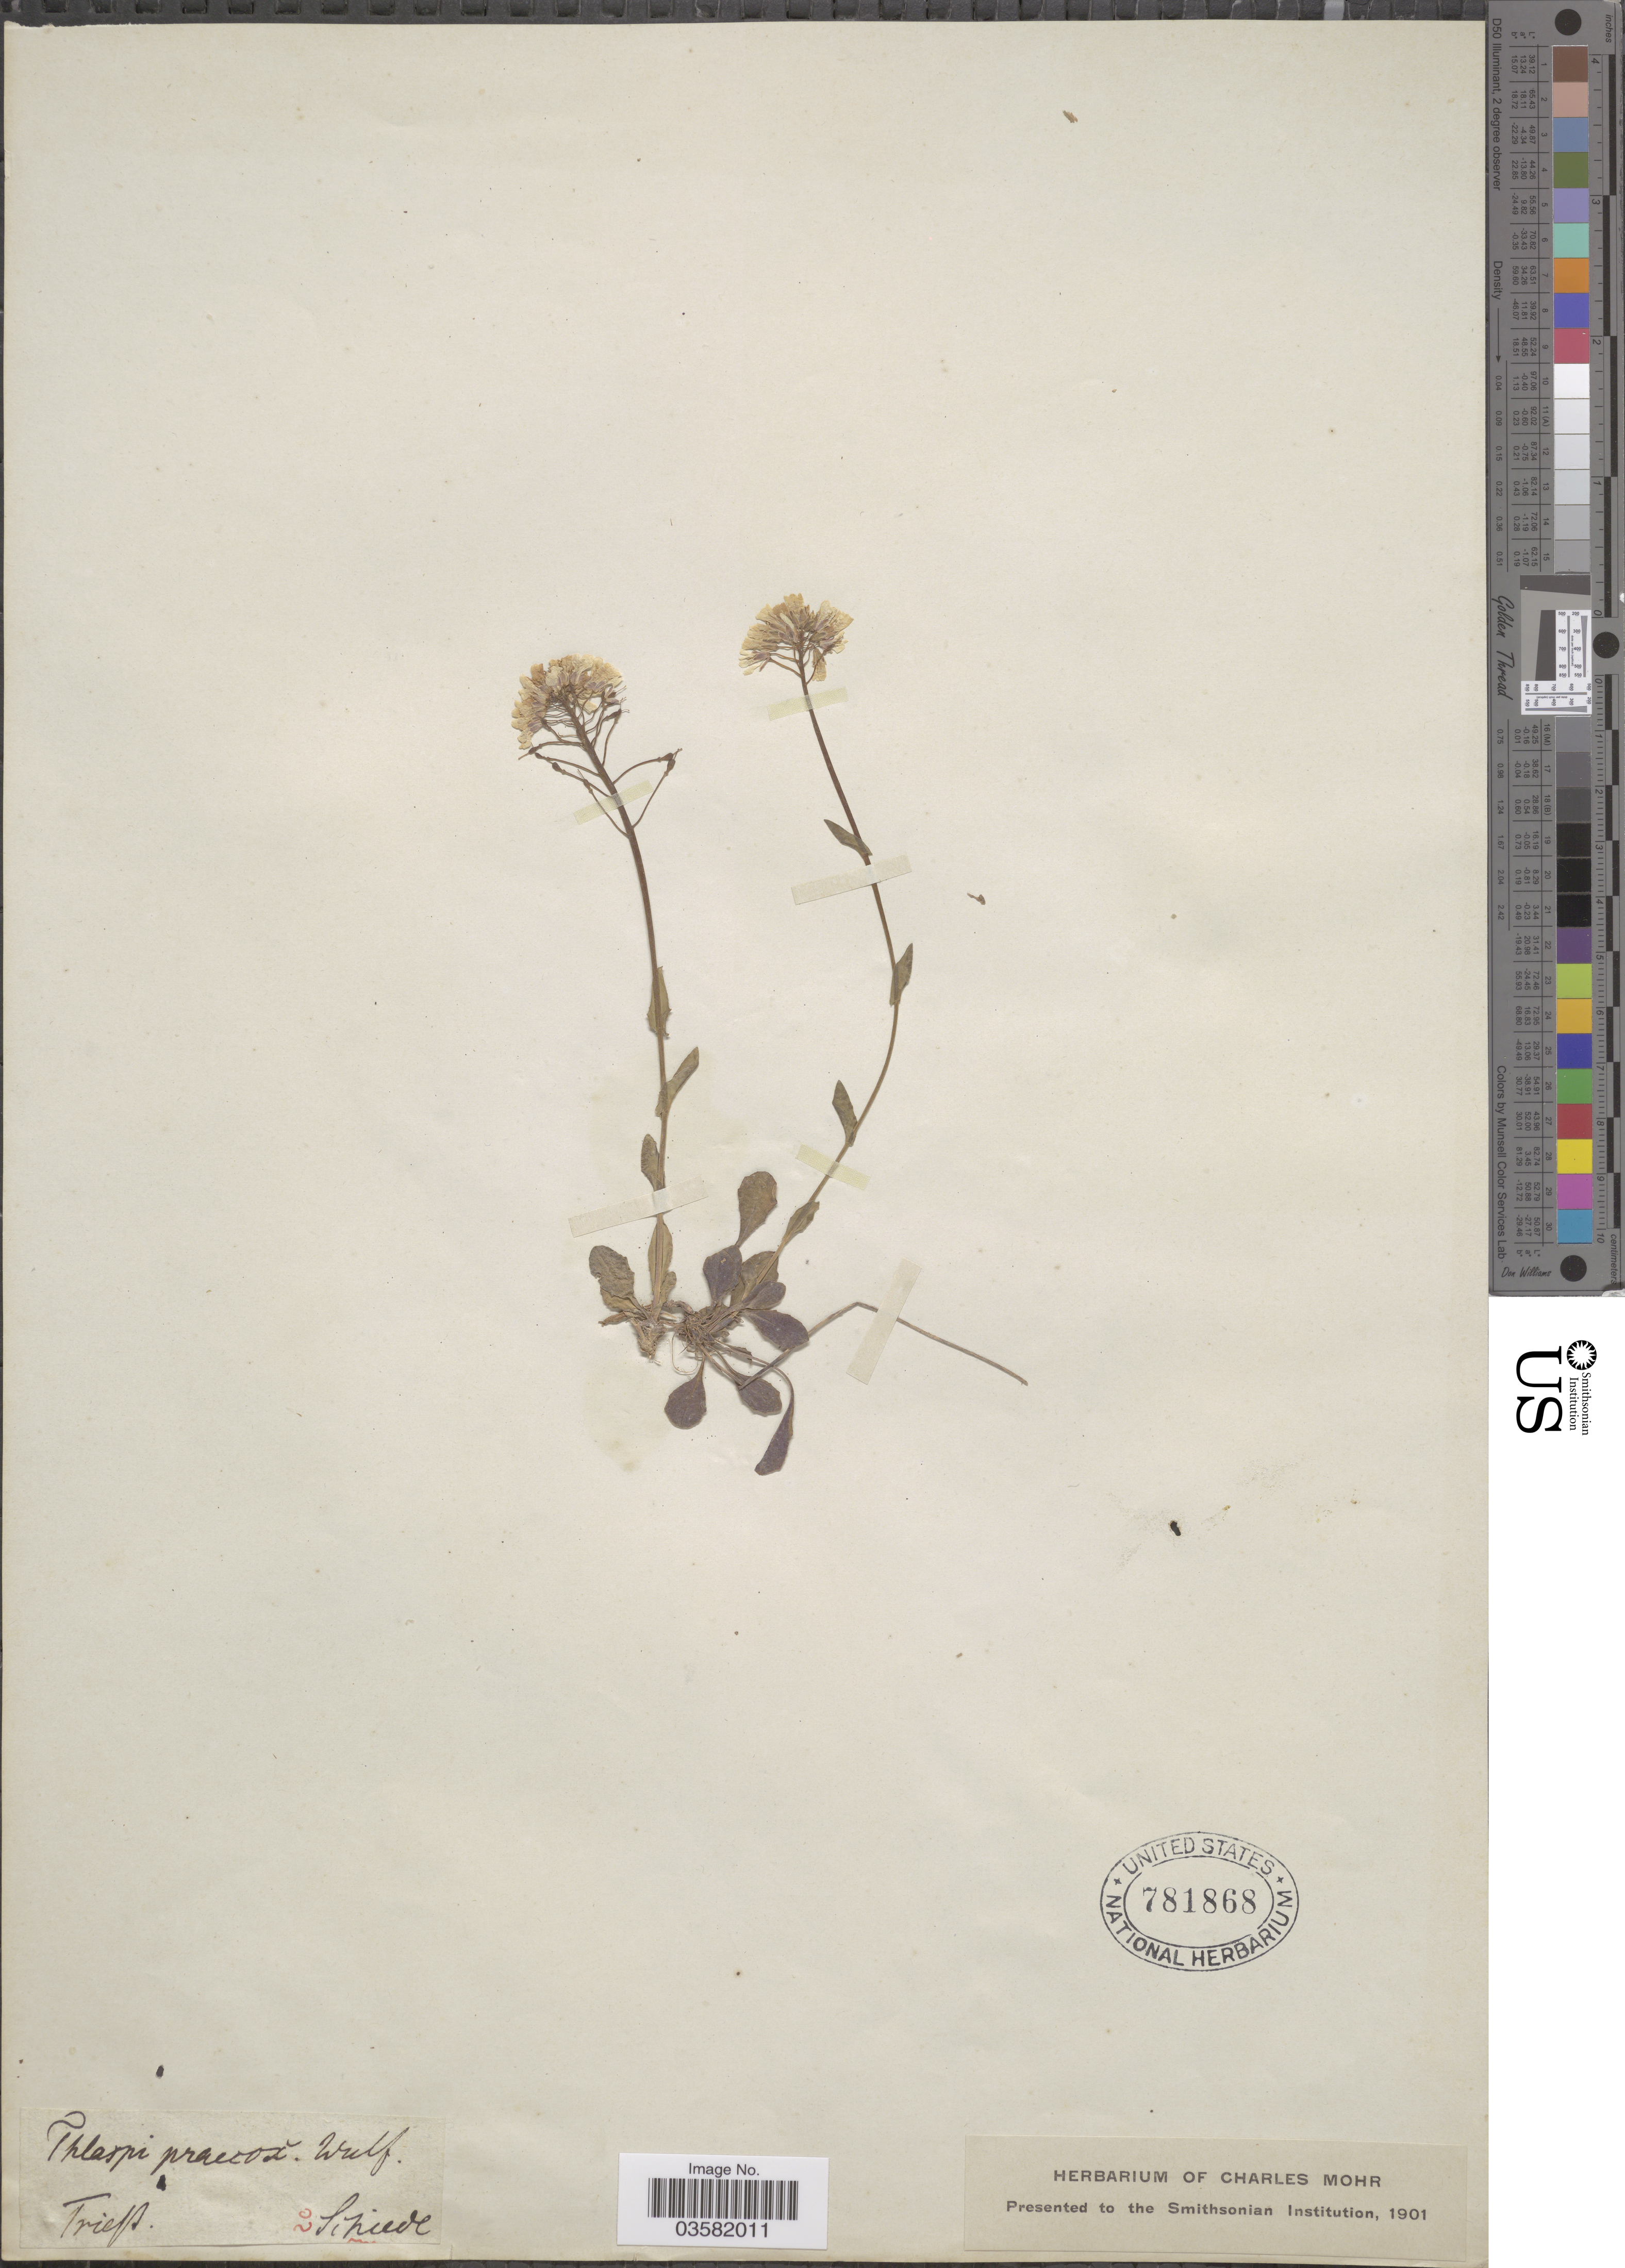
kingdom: Plantae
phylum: Tracheophyta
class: Magnoliopsida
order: Brassicales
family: Brassicaceae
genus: Thlaspi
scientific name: Thlaspi praecox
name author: Wulfen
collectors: Schiede, --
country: Italy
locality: Triest.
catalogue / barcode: US 781868